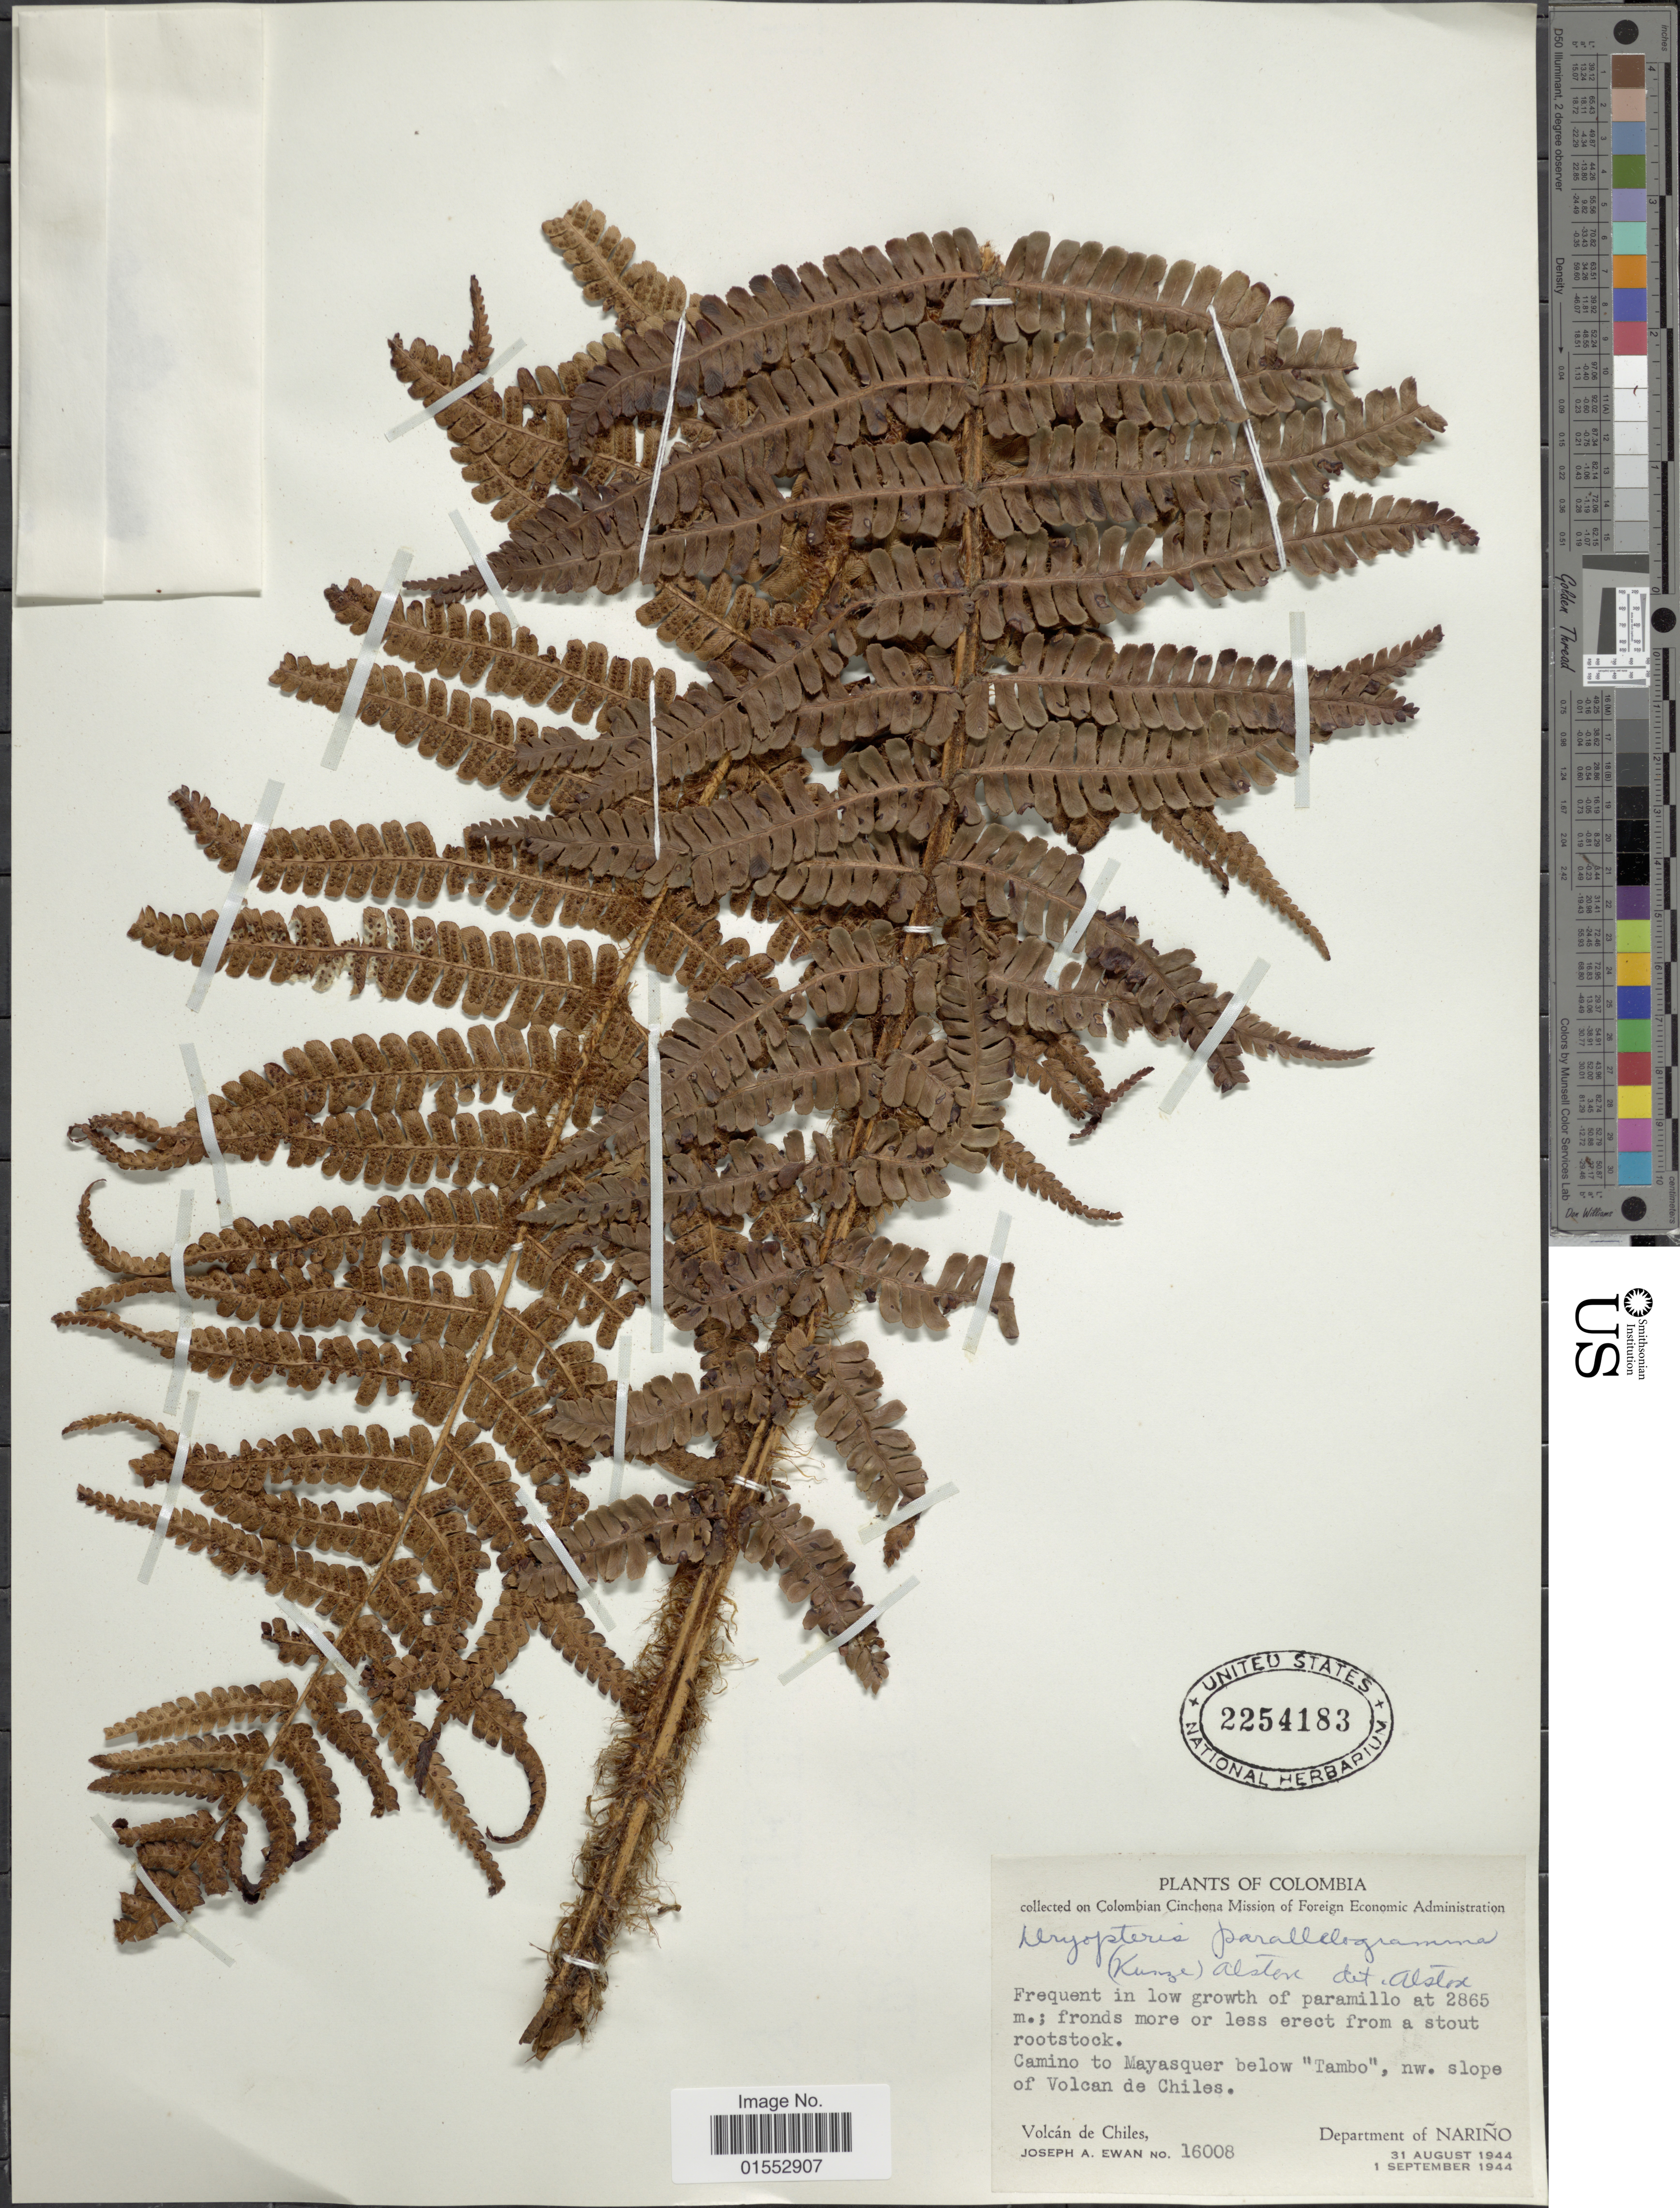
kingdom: Plantae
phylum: Tracheophyta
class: Polypodiopsida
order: Polypodiales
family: Dryopteridaceae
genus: Dryopteris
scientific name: Dryopteris wallichiana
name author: (Spreng.) Hyl.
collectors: J. A. Ewan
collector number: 16008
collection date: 1944-08-31/1944-09-01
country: Colombia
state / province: Nariño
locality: Camino to Mayasquer below "Tambo", nw. slope of Volcan de Chiles. Department of Narino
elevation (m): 2865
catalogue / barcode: US 2254183